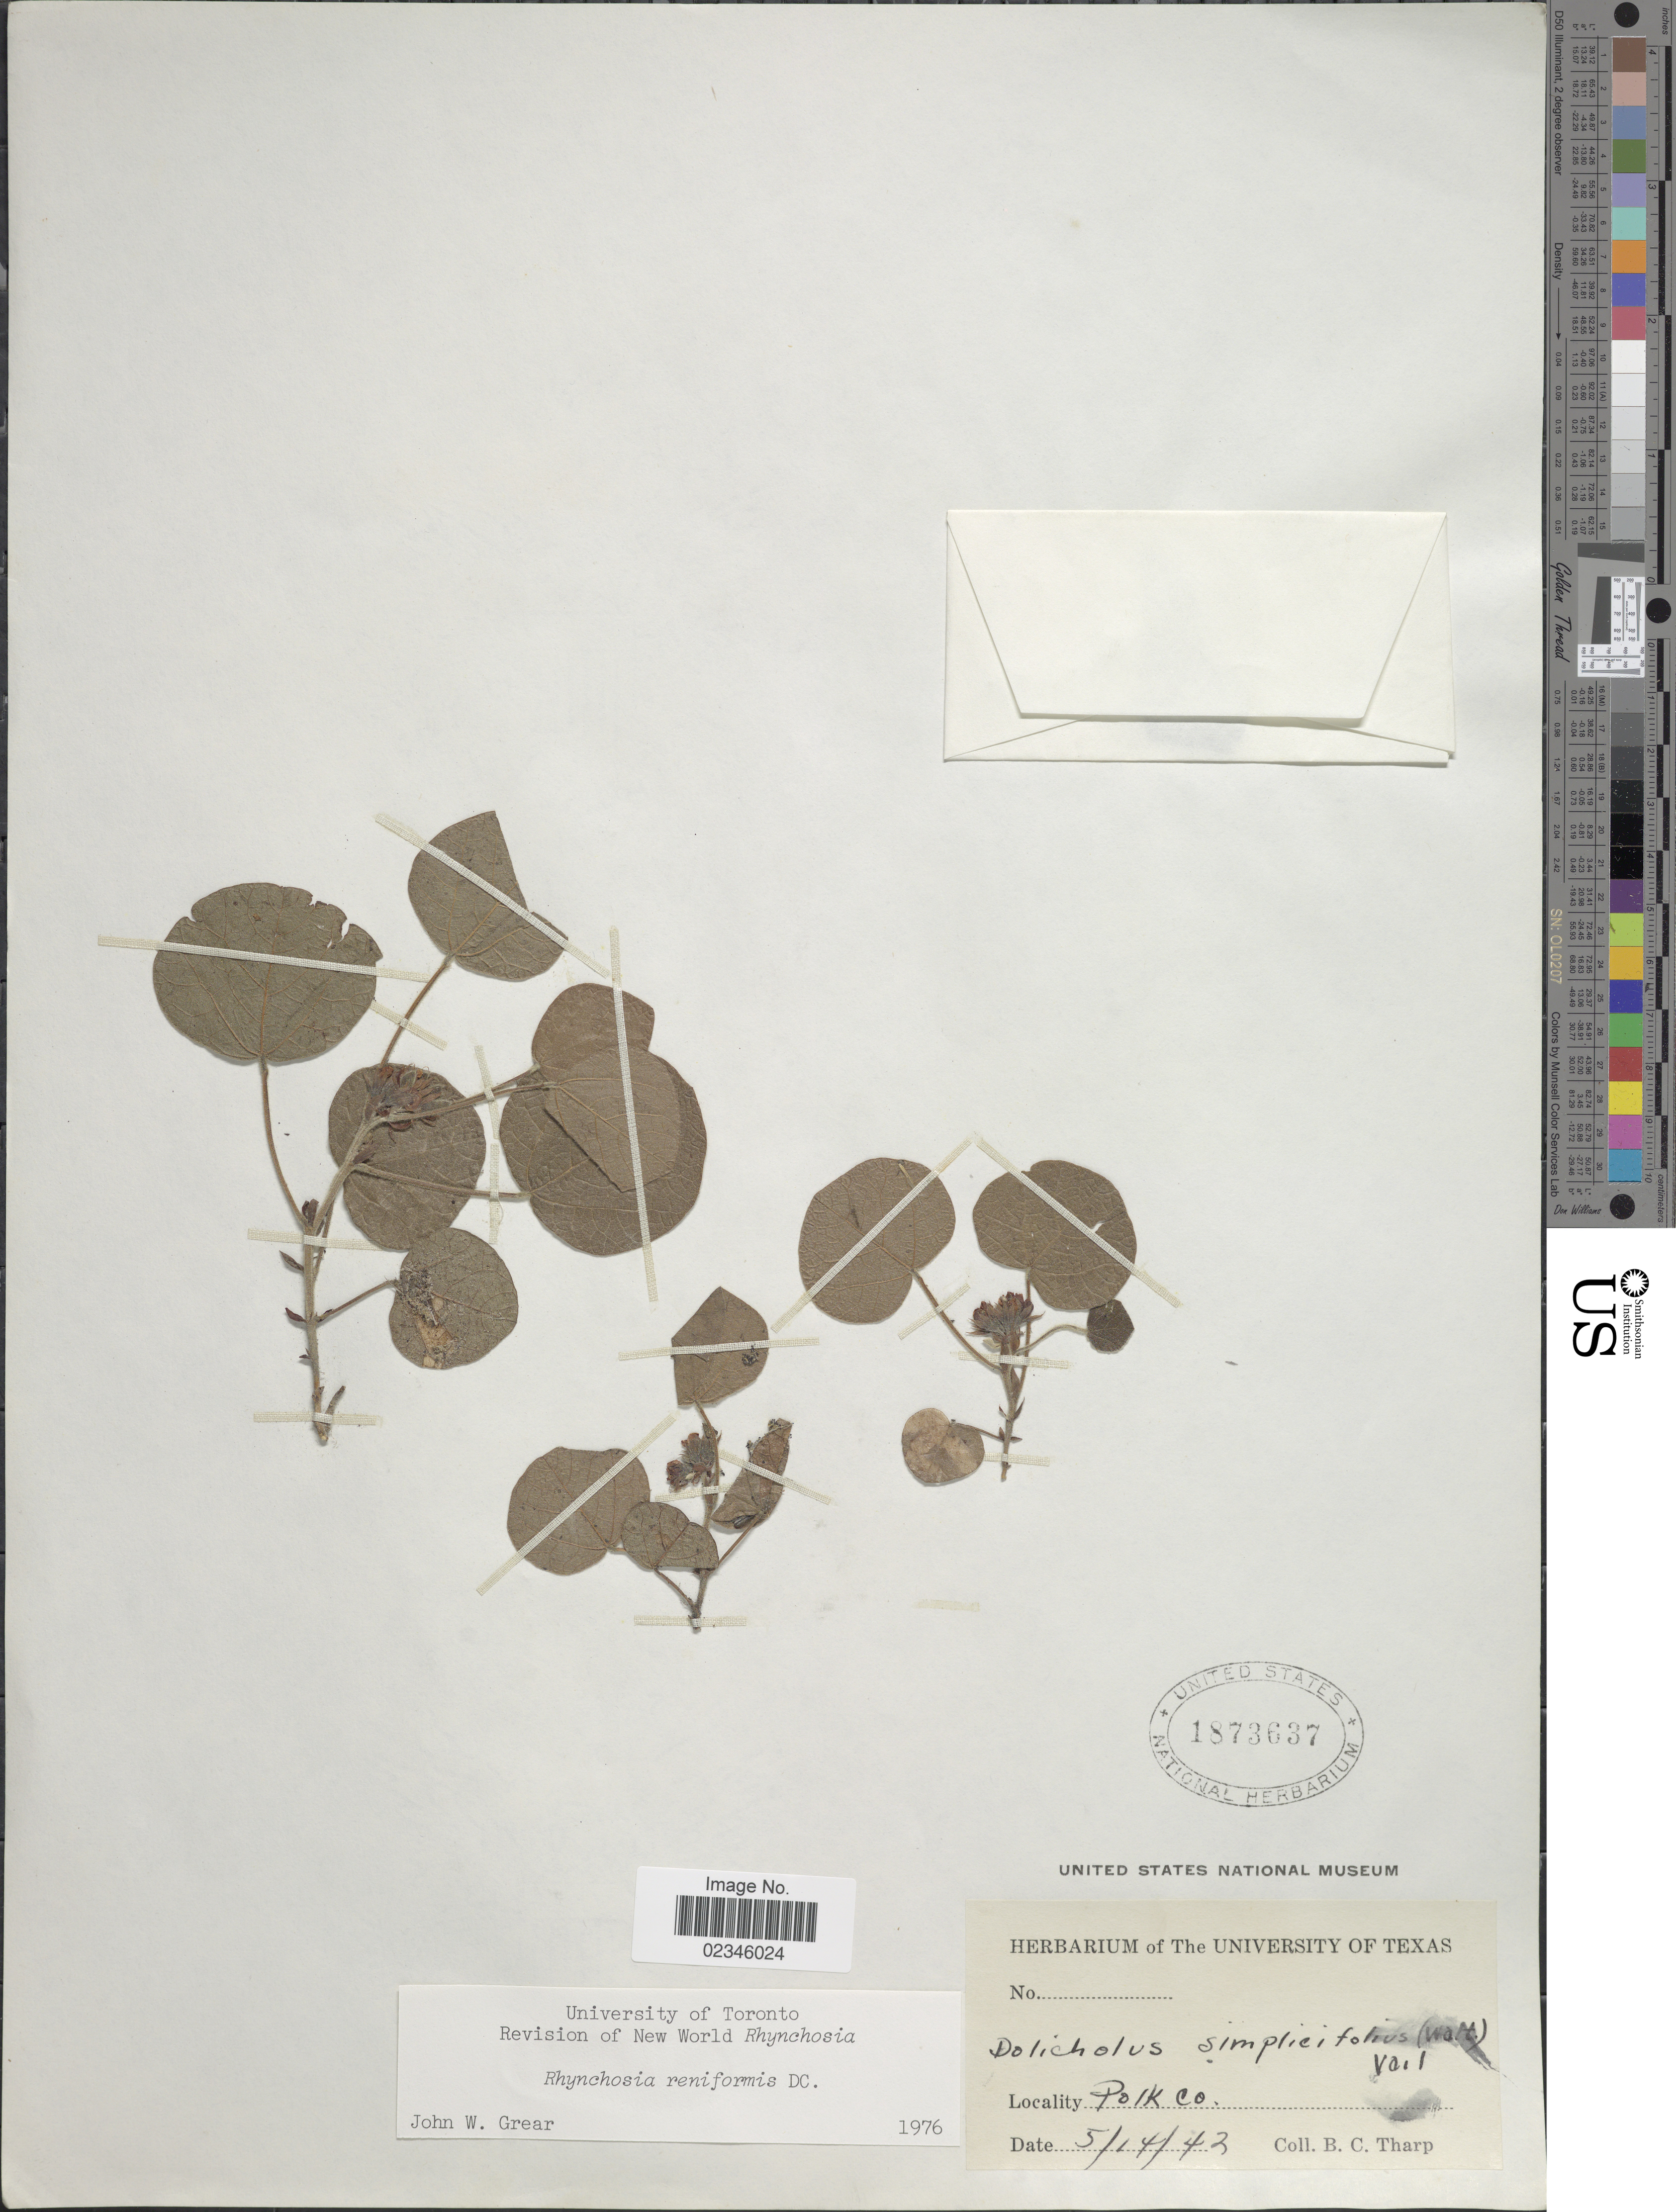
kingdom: Plantae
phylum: Tracheophyta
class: Magnoliopsida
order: Fabales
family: Fabaceae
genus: Rhynchosia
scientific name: Rhynchosia reniformis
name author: DC.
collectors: B. C. Tharp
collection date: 1942-05-14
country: United States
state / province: Texas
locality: Polk Co.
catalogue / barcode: US 1873637